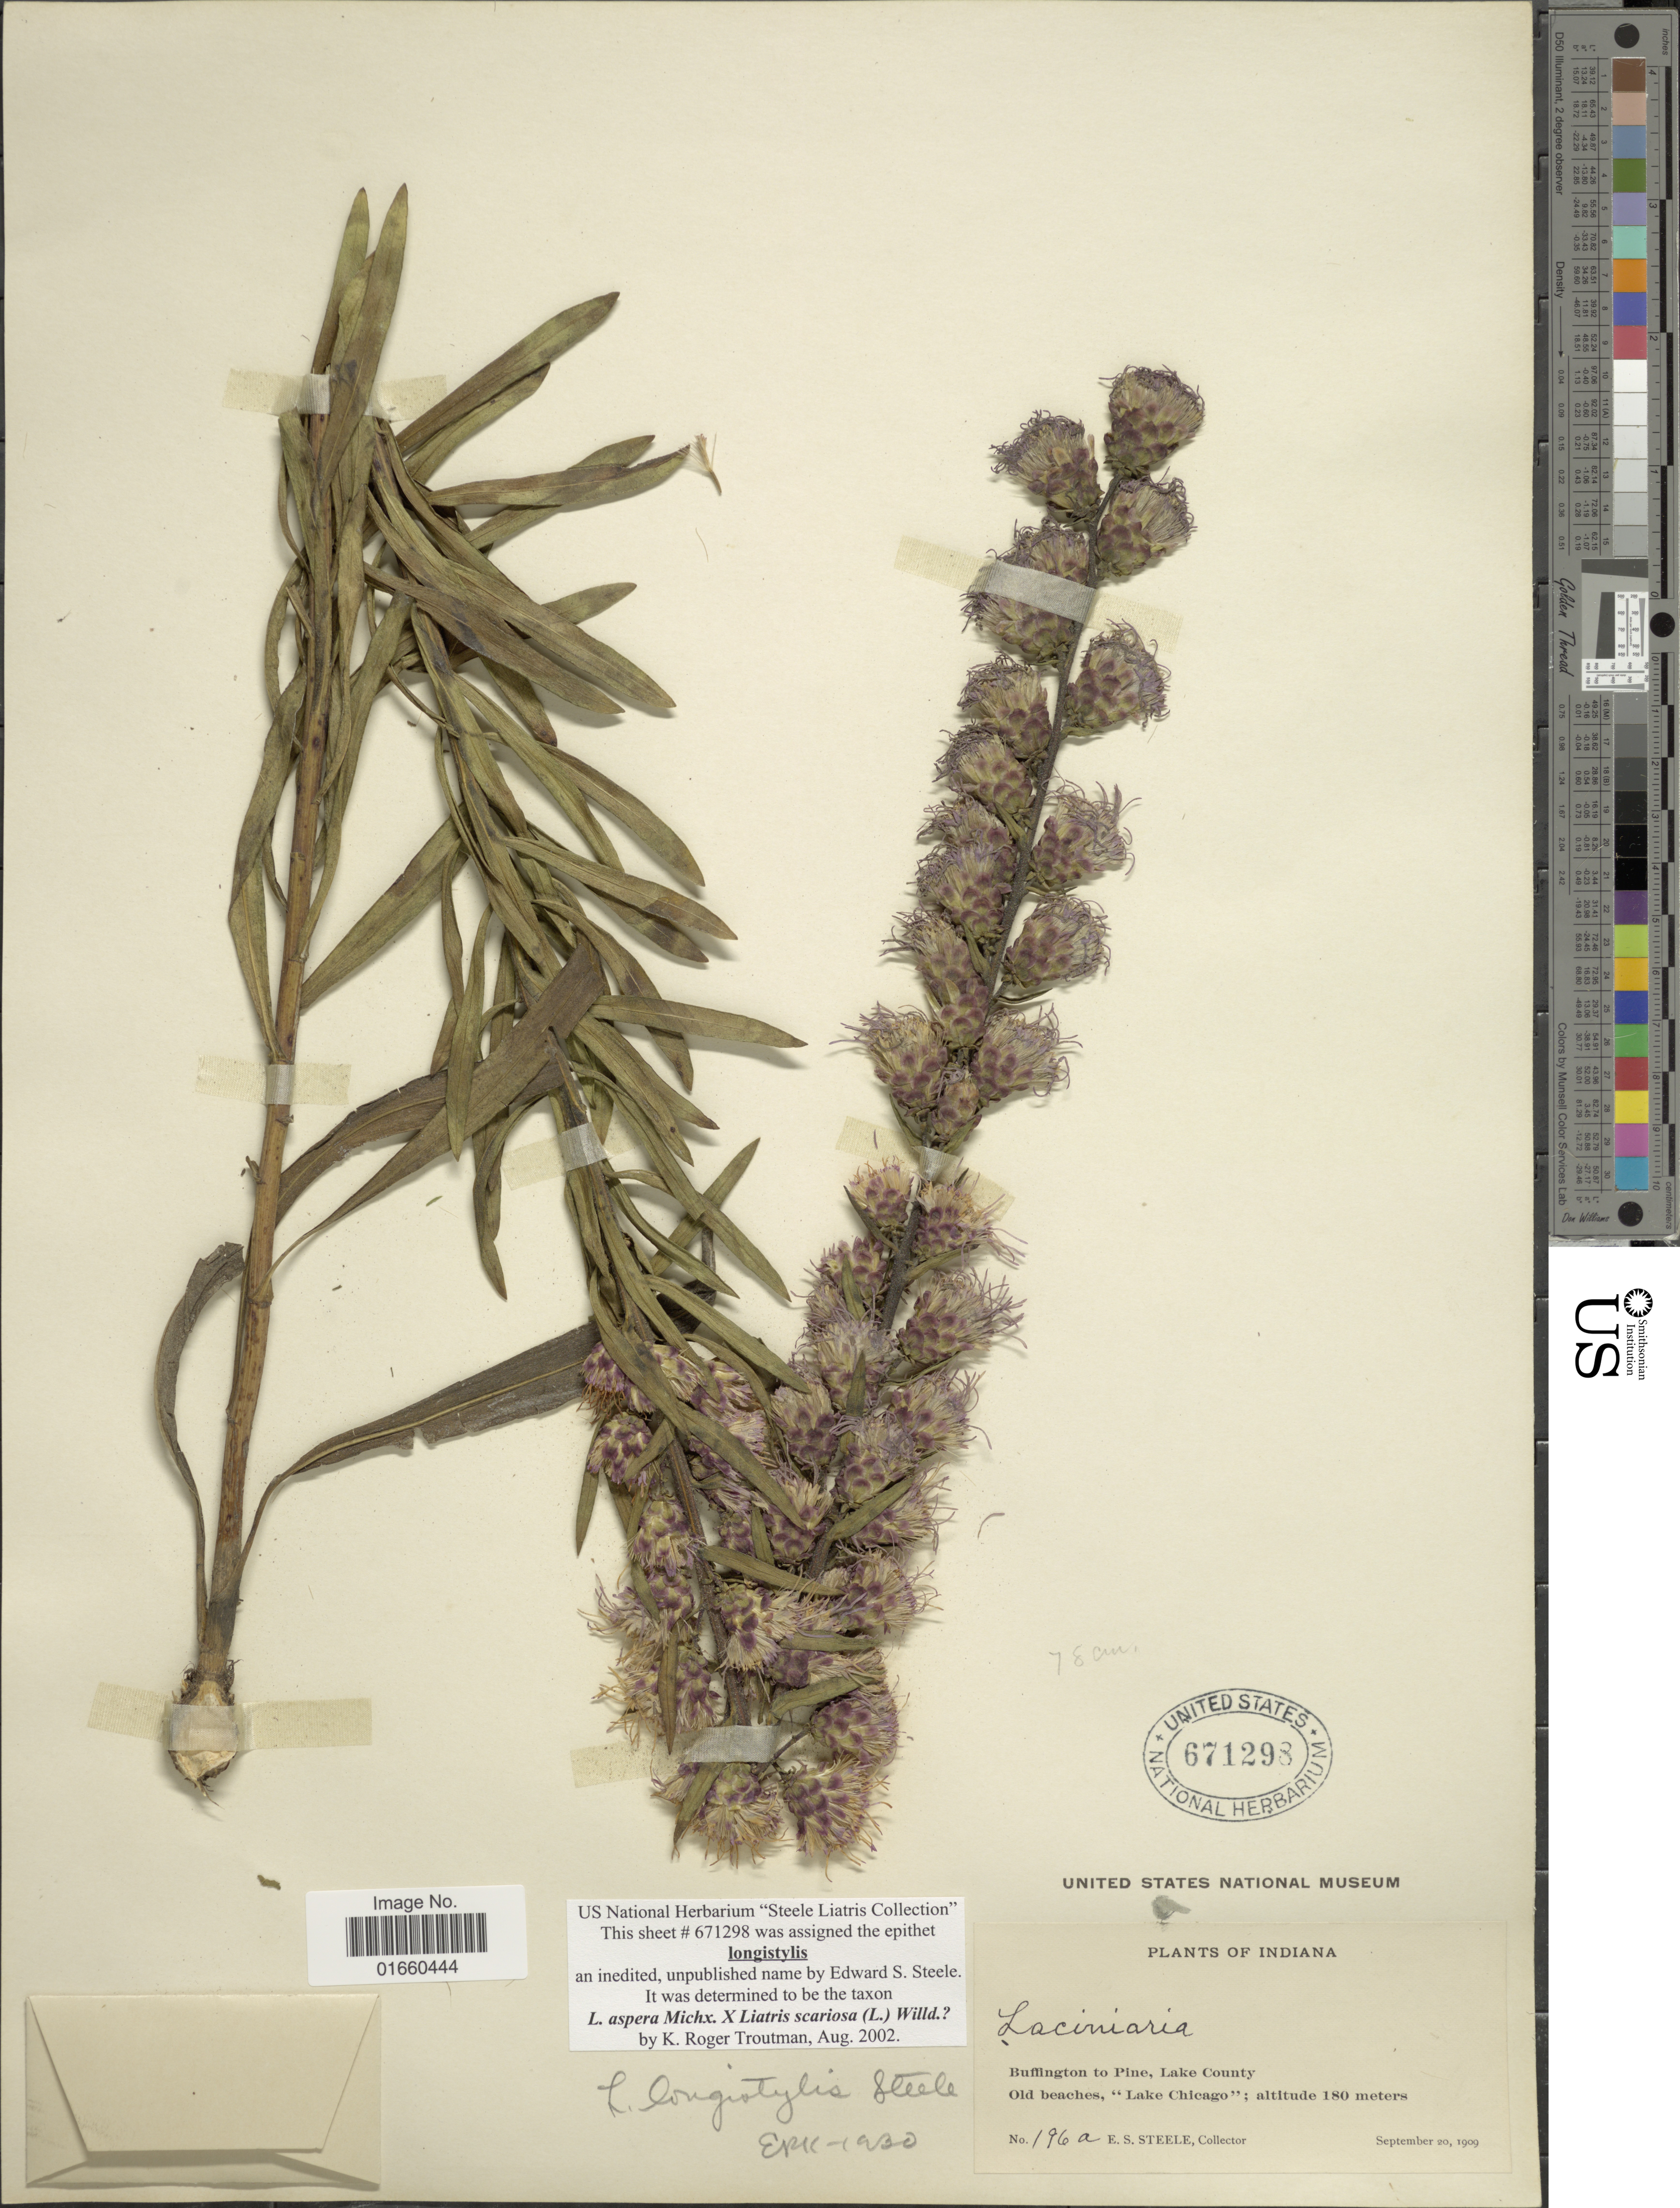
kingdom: Plantae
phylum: Tracheophyta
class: Magnoliopsida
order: Asterales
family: Asteraceae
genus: Liatris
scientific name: Liatris aspera x L. scariosa (L.) Willd.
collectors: E. Steele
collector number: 196a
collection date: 1909-09-20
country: United States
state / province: Indiana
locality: Buffington to Pine, Lake Country, Old beaches, "Lake Chicago"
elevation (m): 180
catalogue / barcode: US 671298